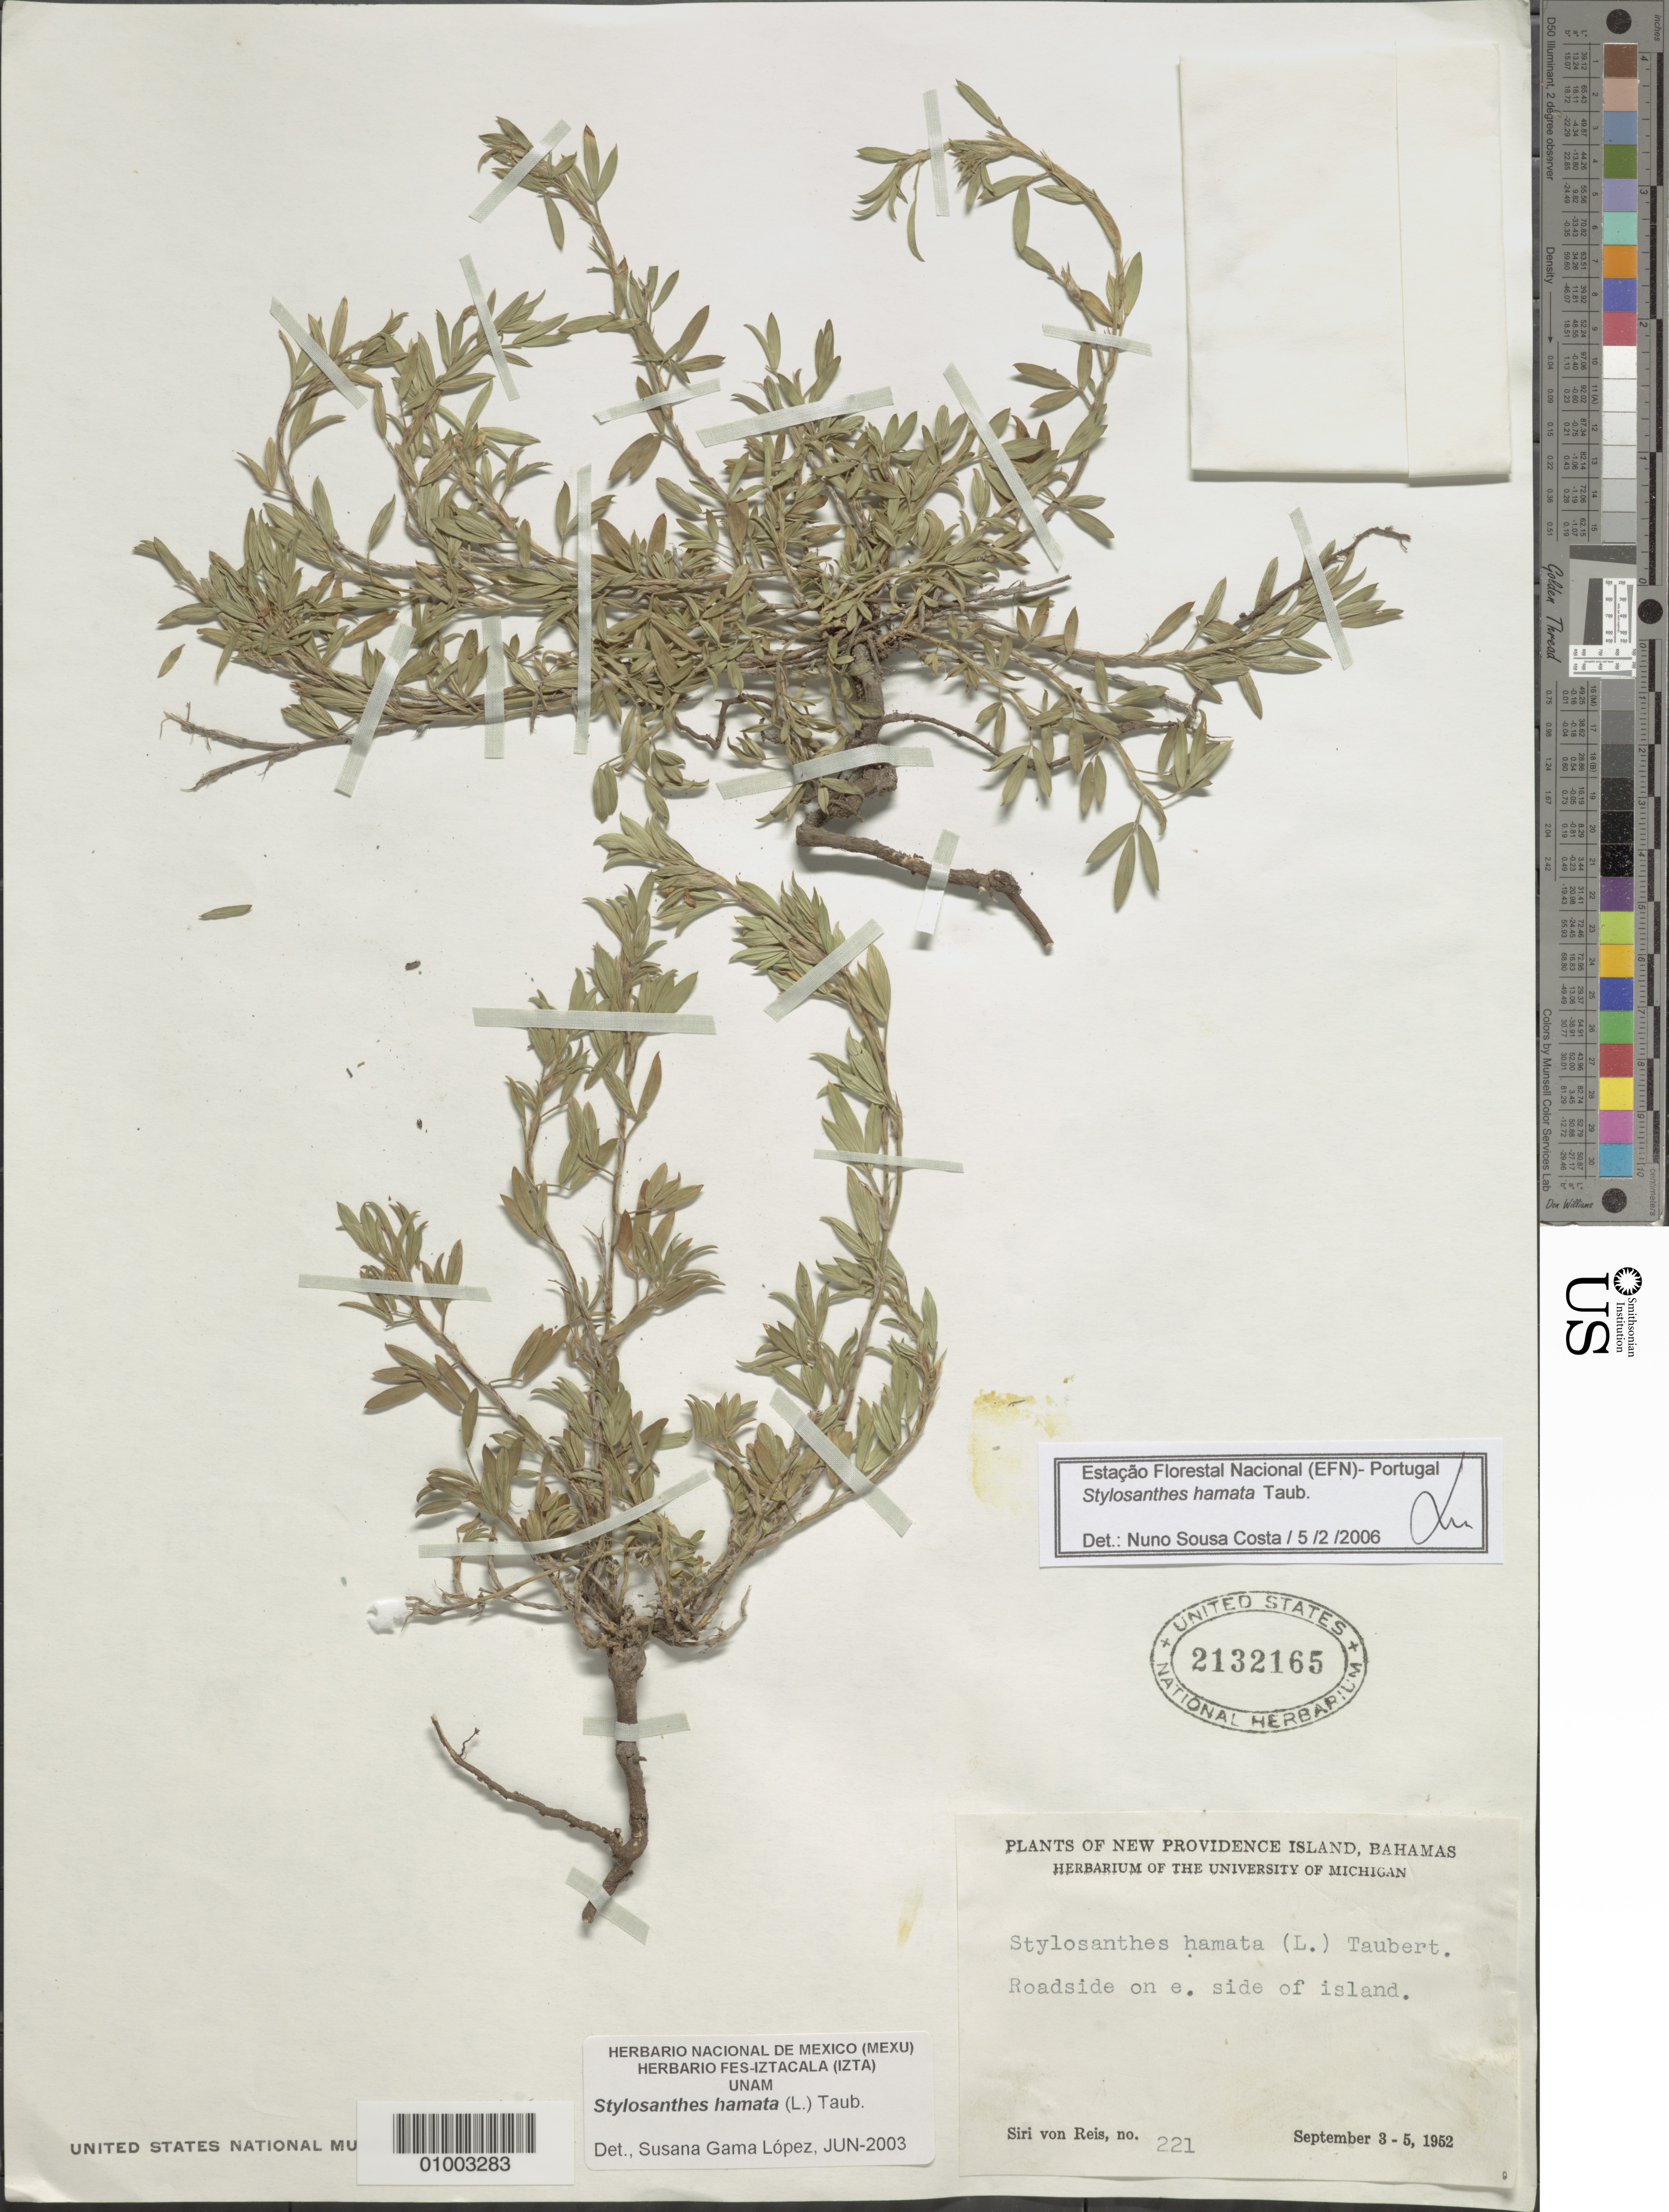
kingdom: Plantae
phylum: Tracheophyta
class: Magnoliopsida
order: Fabales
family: Fabaceae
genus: Stylosanthes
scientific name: Stylosanthes hamata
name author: (L.) Taub.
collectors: S. von Reis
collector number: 221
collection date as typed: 03 Sep 1952 to 05 Sep 1952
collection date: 1952-09-03/1952-09-05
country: Bahamas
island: New Providence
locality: Roadside on E side of island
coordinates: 0 N, 0 E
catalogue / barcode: US 2132165